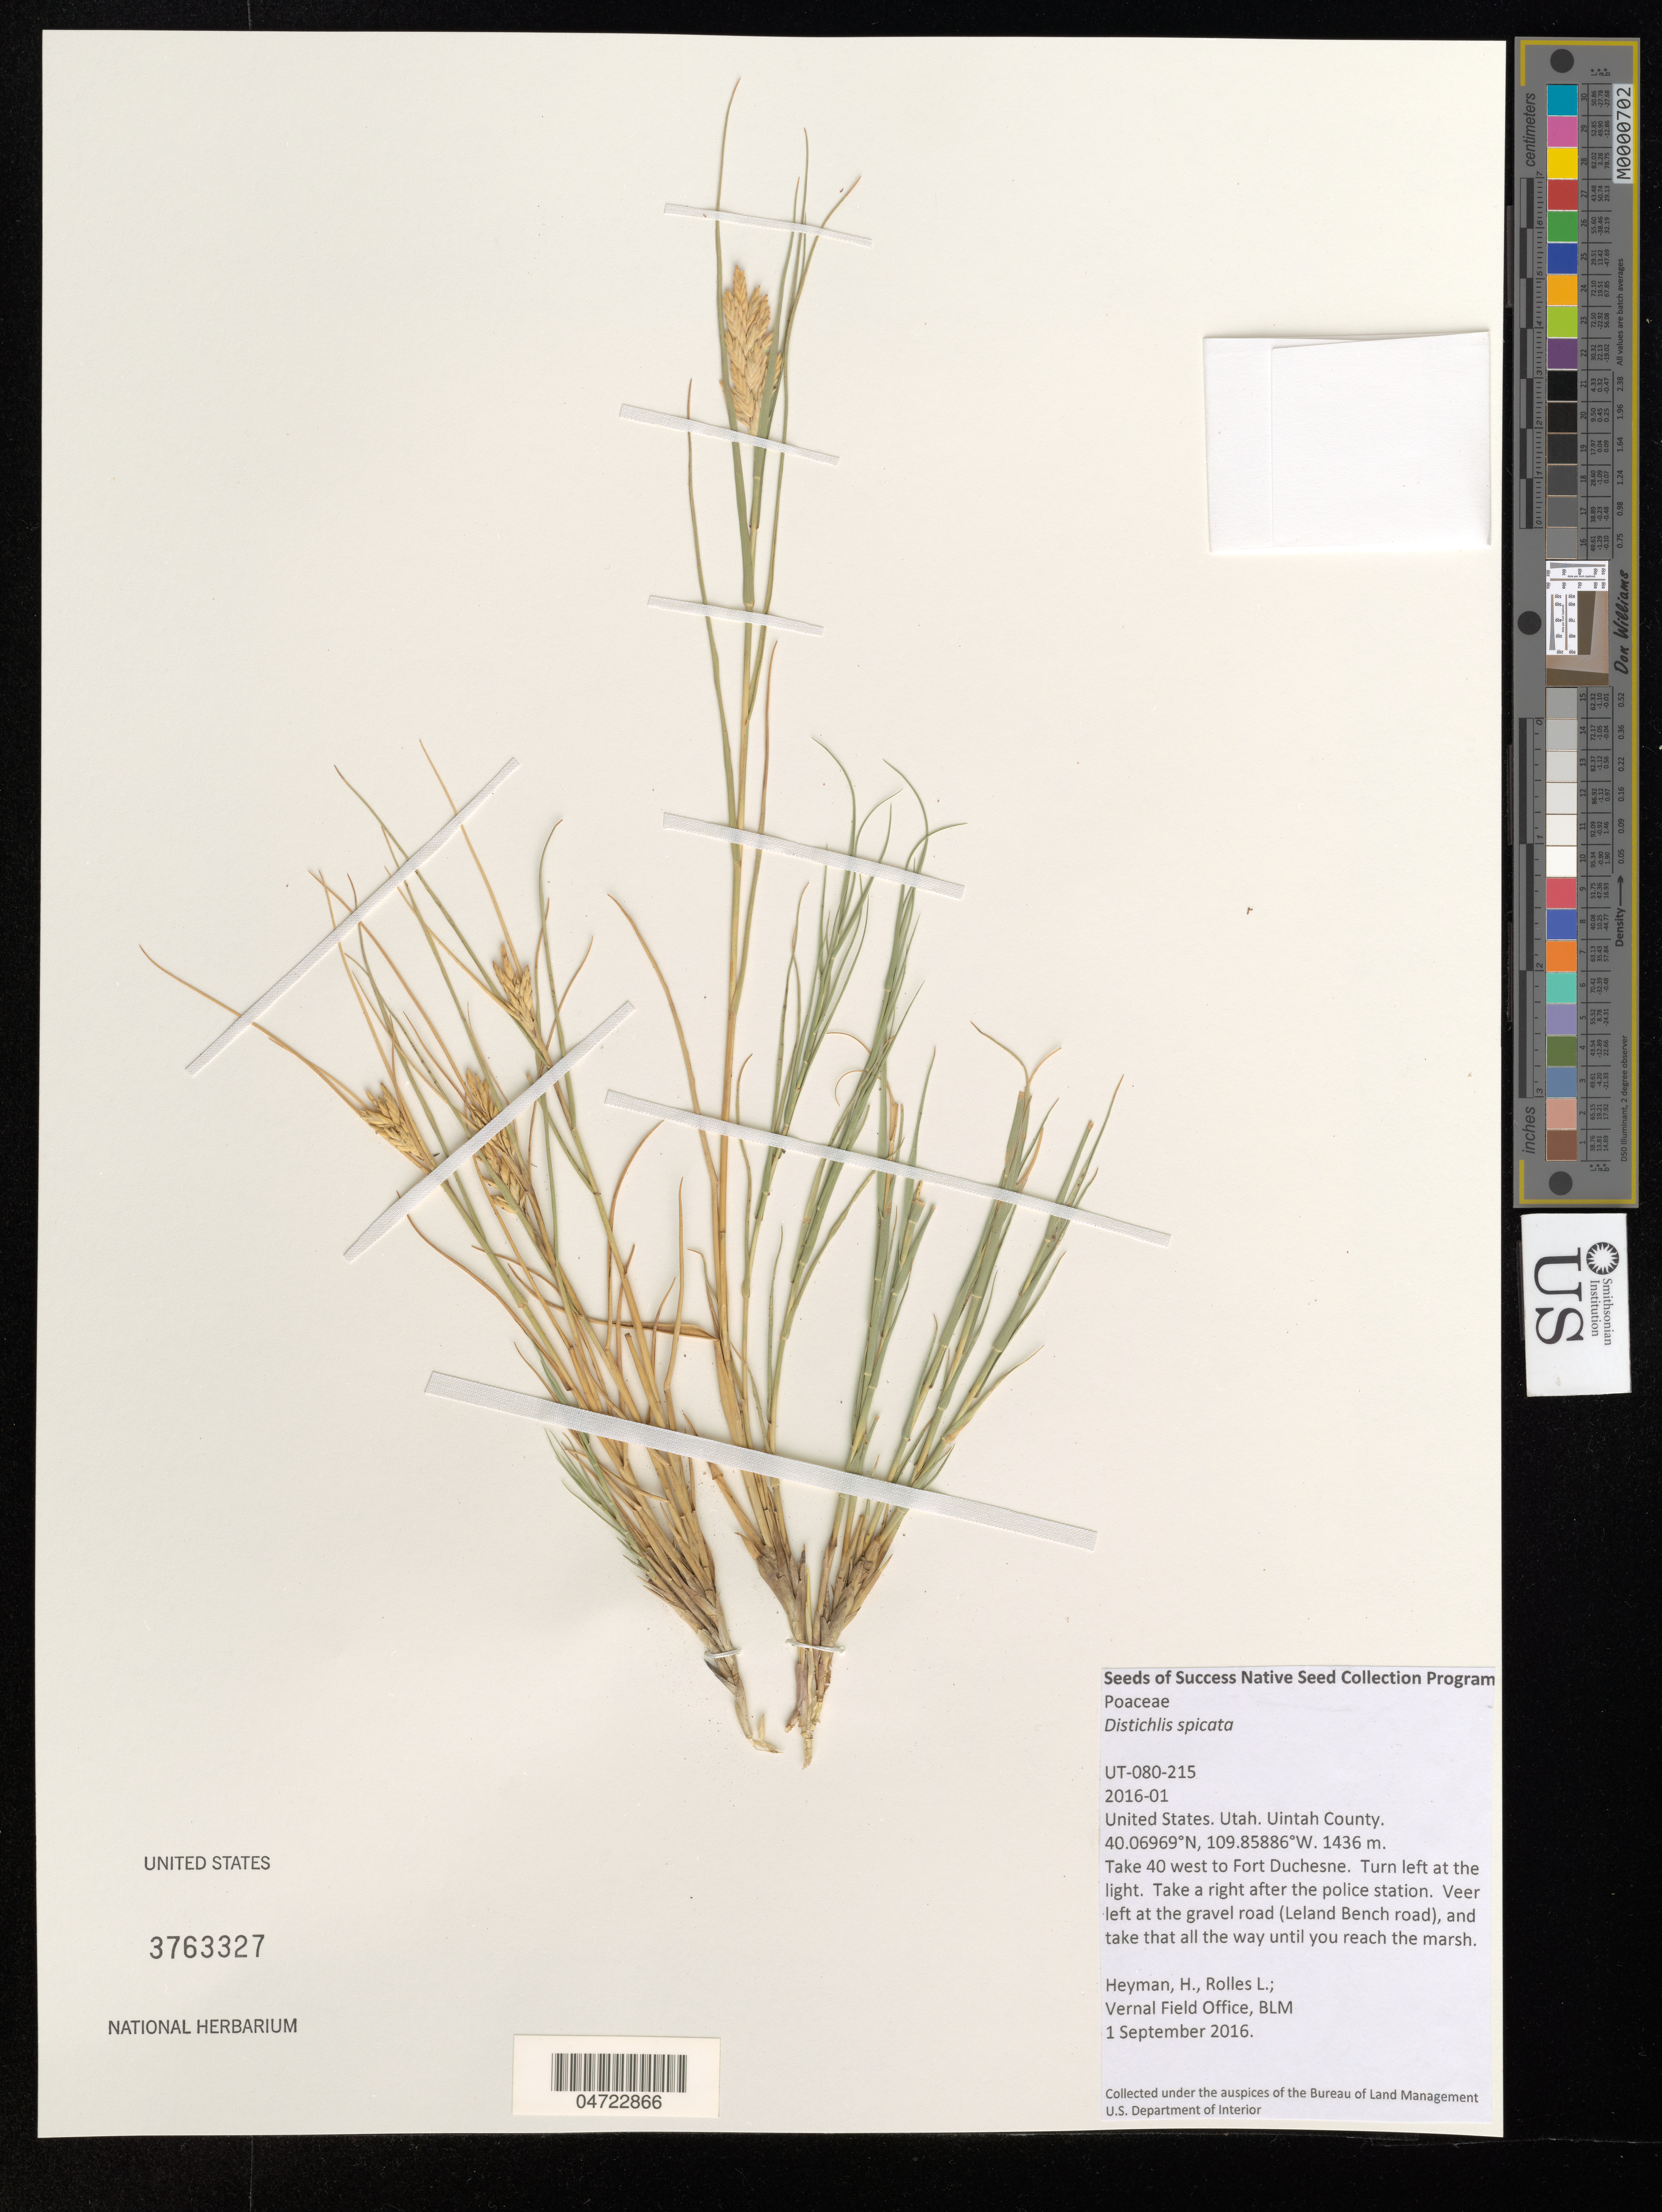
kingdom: Plantae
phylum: Tracheophyta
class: Liliopsida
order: Poales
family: Poaceae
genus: Distichlis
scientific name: Distichlis spicata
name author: (L.) Greene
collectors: H. Heyman & L. Rolles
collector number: UT-080-215/2016-01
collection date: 2016-09-01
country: United States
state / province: Utah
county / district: Uintah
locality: Uintah County. Take 40 west to Fort Duchesne. Turn left at the light. Take a right after the police station. Veer left at the gravel road (Leland Bench road), and take that all the way until you reach the marsh.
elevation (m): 1436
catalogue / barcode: US 3763327